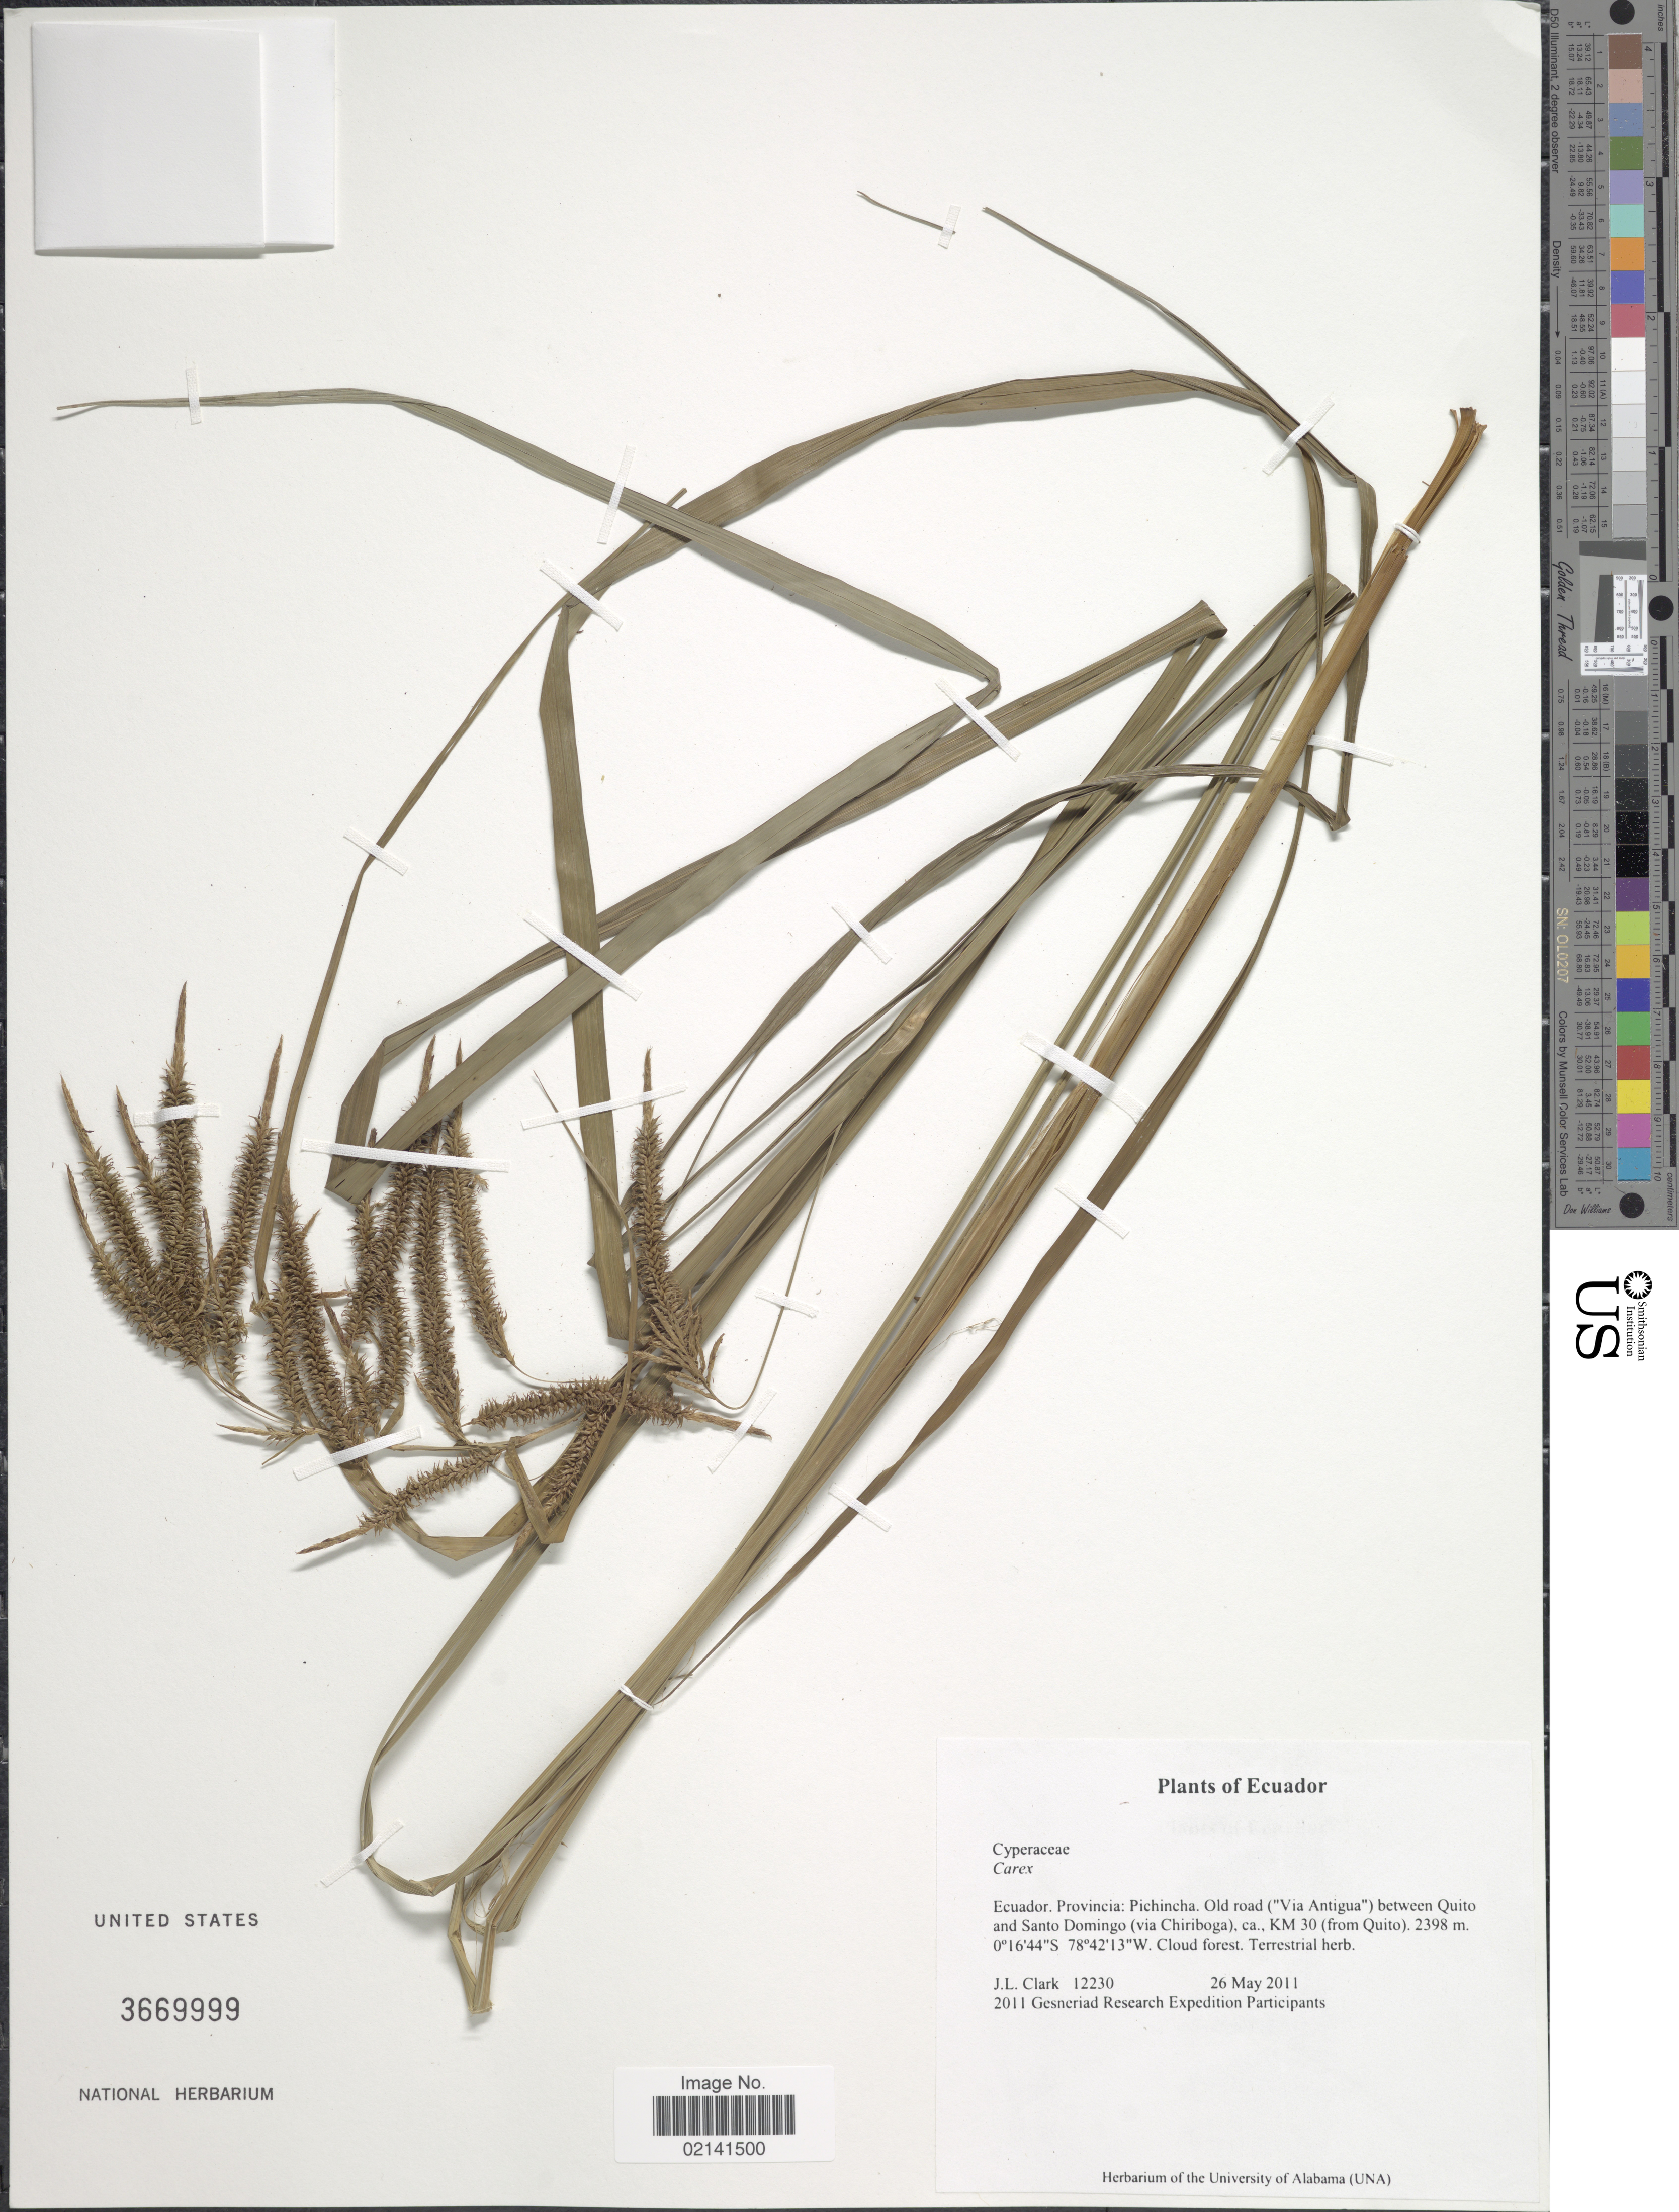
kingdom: Plantae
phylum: Tracheophyta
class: Liliopsida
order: Poales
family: Cyperaceae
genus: Carex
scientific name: Carex sp.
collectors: J. L. Clark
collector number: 12230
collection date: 2011-05-26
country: Ecuador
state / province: Pichincha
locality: Ecuador. Provincia: Pichincha. Old road ("Via Antigua") between Quito and Santo Domingo (via Chiriboga), ca. KM 30 (from Quito).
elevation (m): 2398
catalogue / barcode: US 3669999